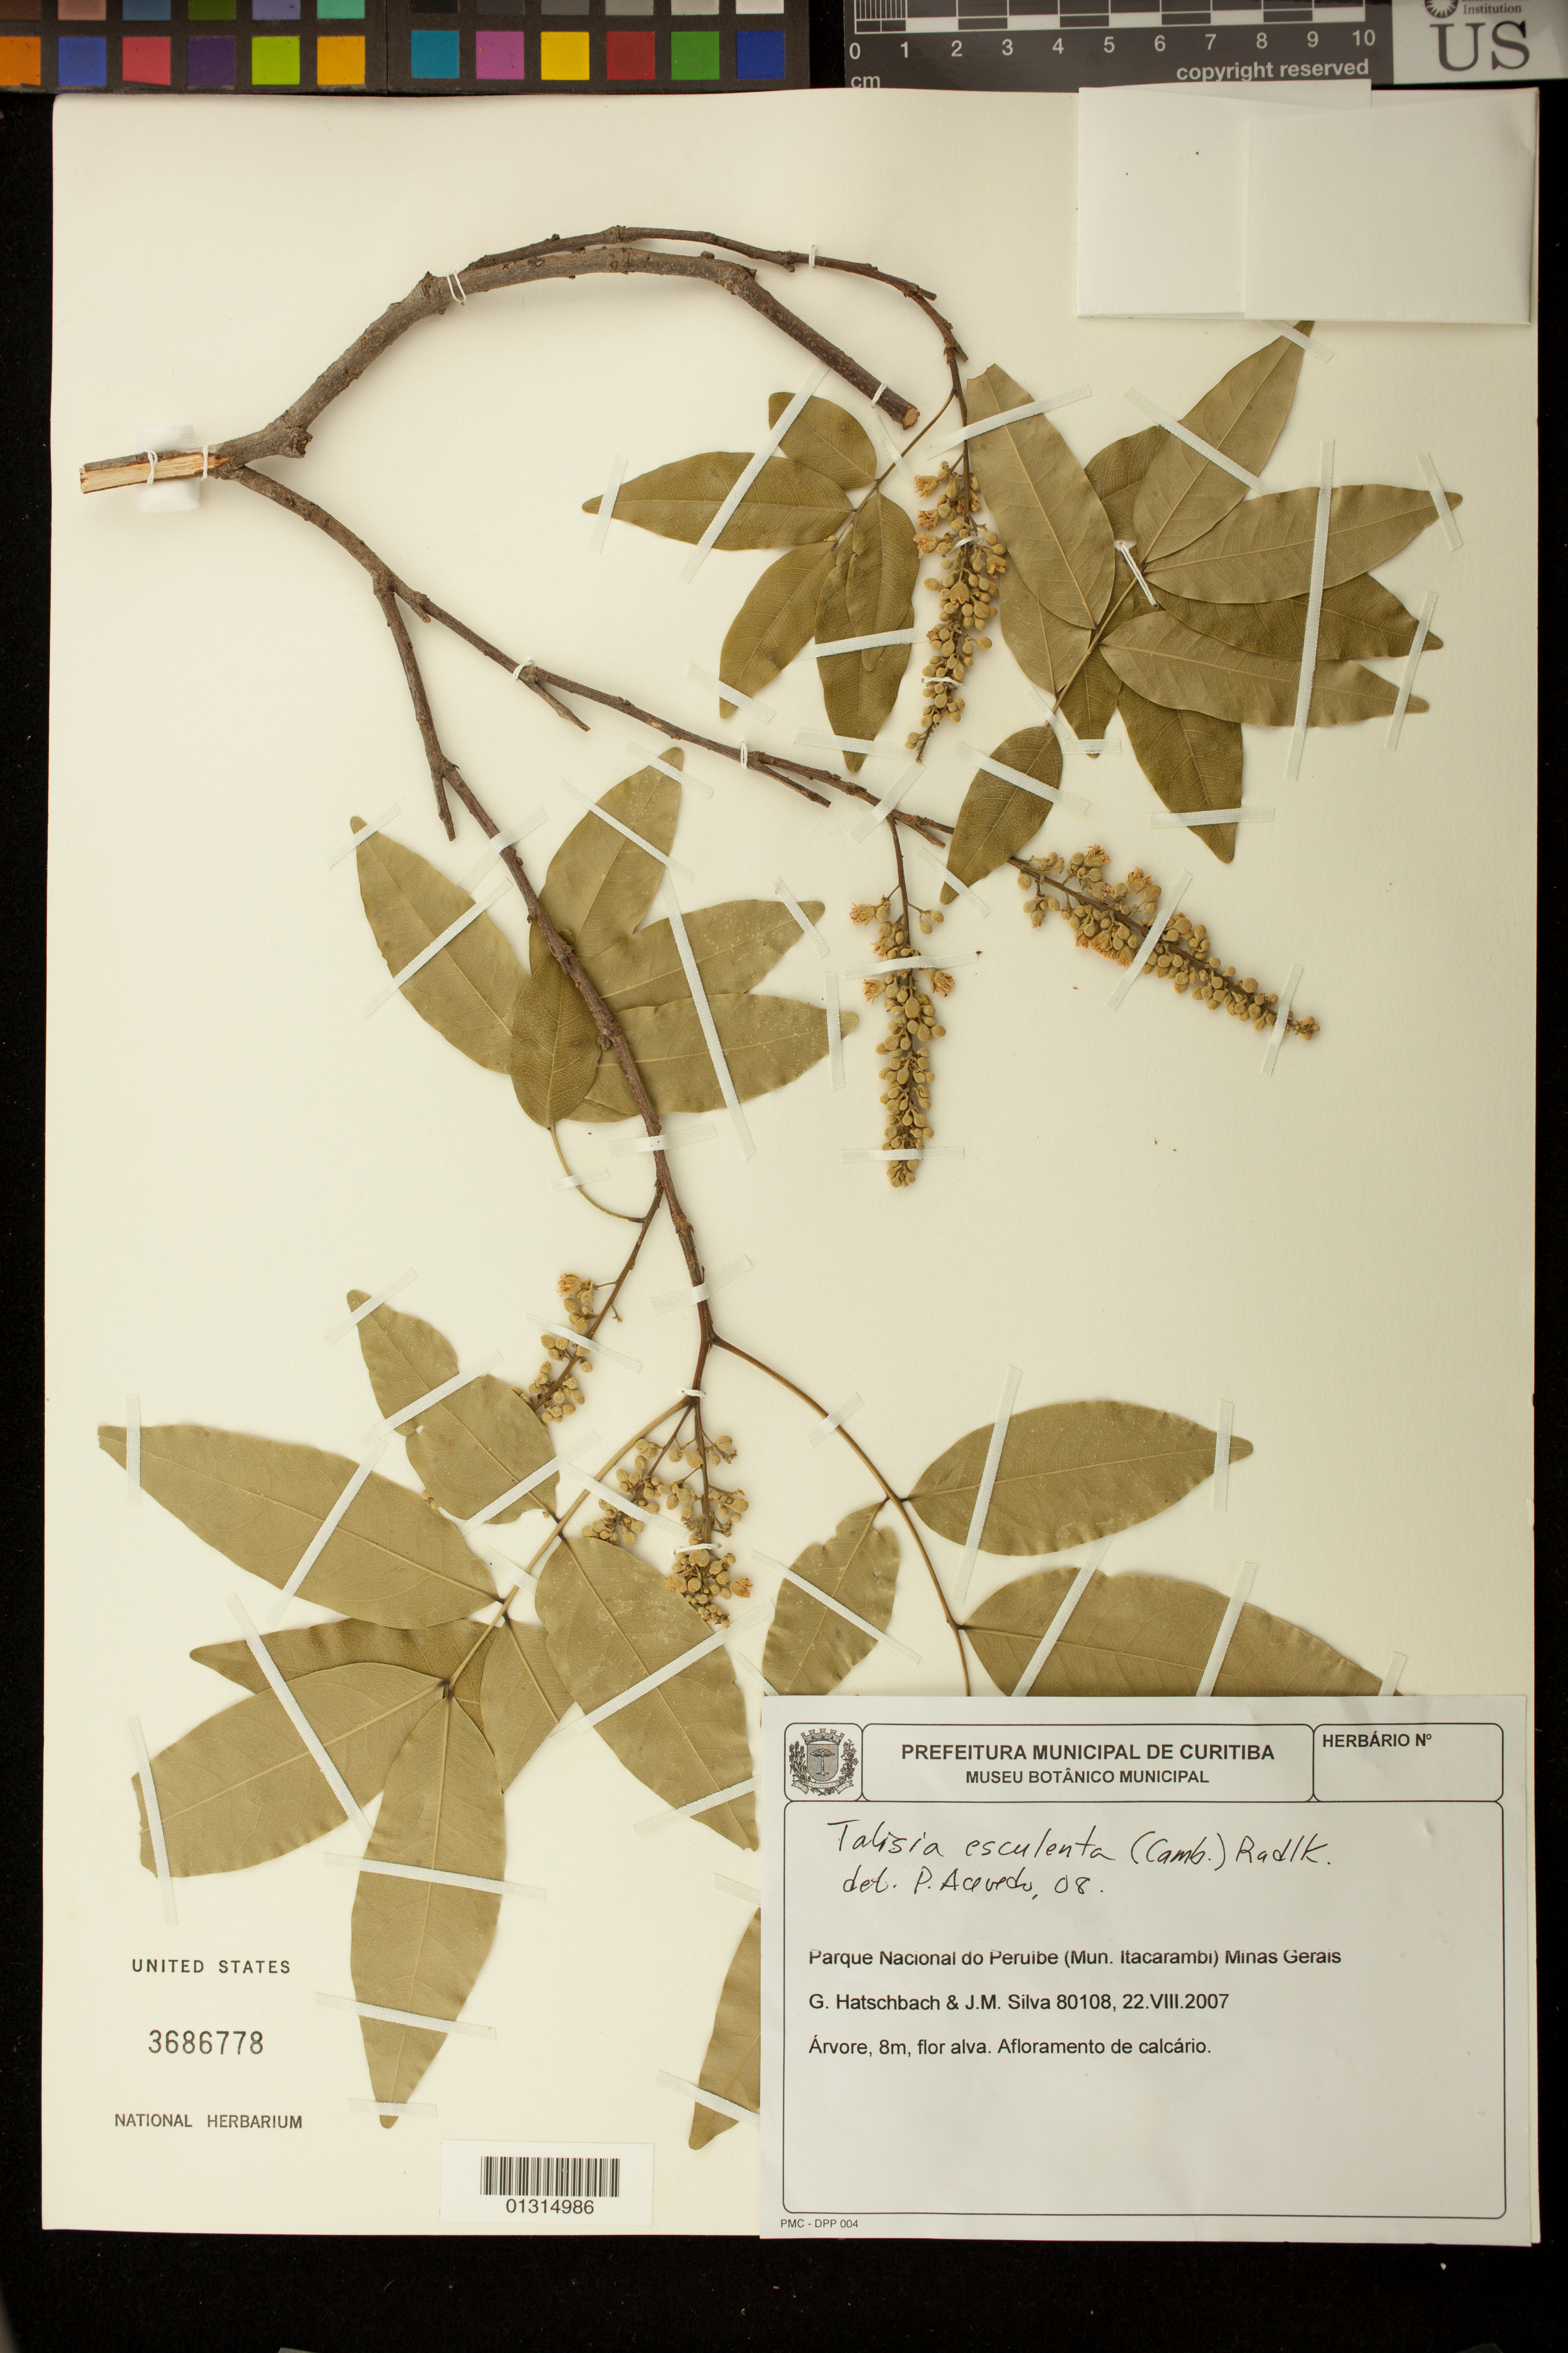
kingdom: Plantae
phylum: Tracheophyta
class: Magnoliopsida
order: Sapindales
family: Sapindaceae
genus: Talisia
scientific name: Talisia esculenta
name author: (A. St.-Hil.) Radlk.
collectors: G. Hatschbach & J. M. Silva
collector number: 80108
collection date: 2007-08-22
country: Brazil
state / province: Minas Gerais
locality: Parque Nacional do Peruibe (Mun. Itacarambi)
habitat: Afloramento de calcário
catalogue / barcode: US 3686778